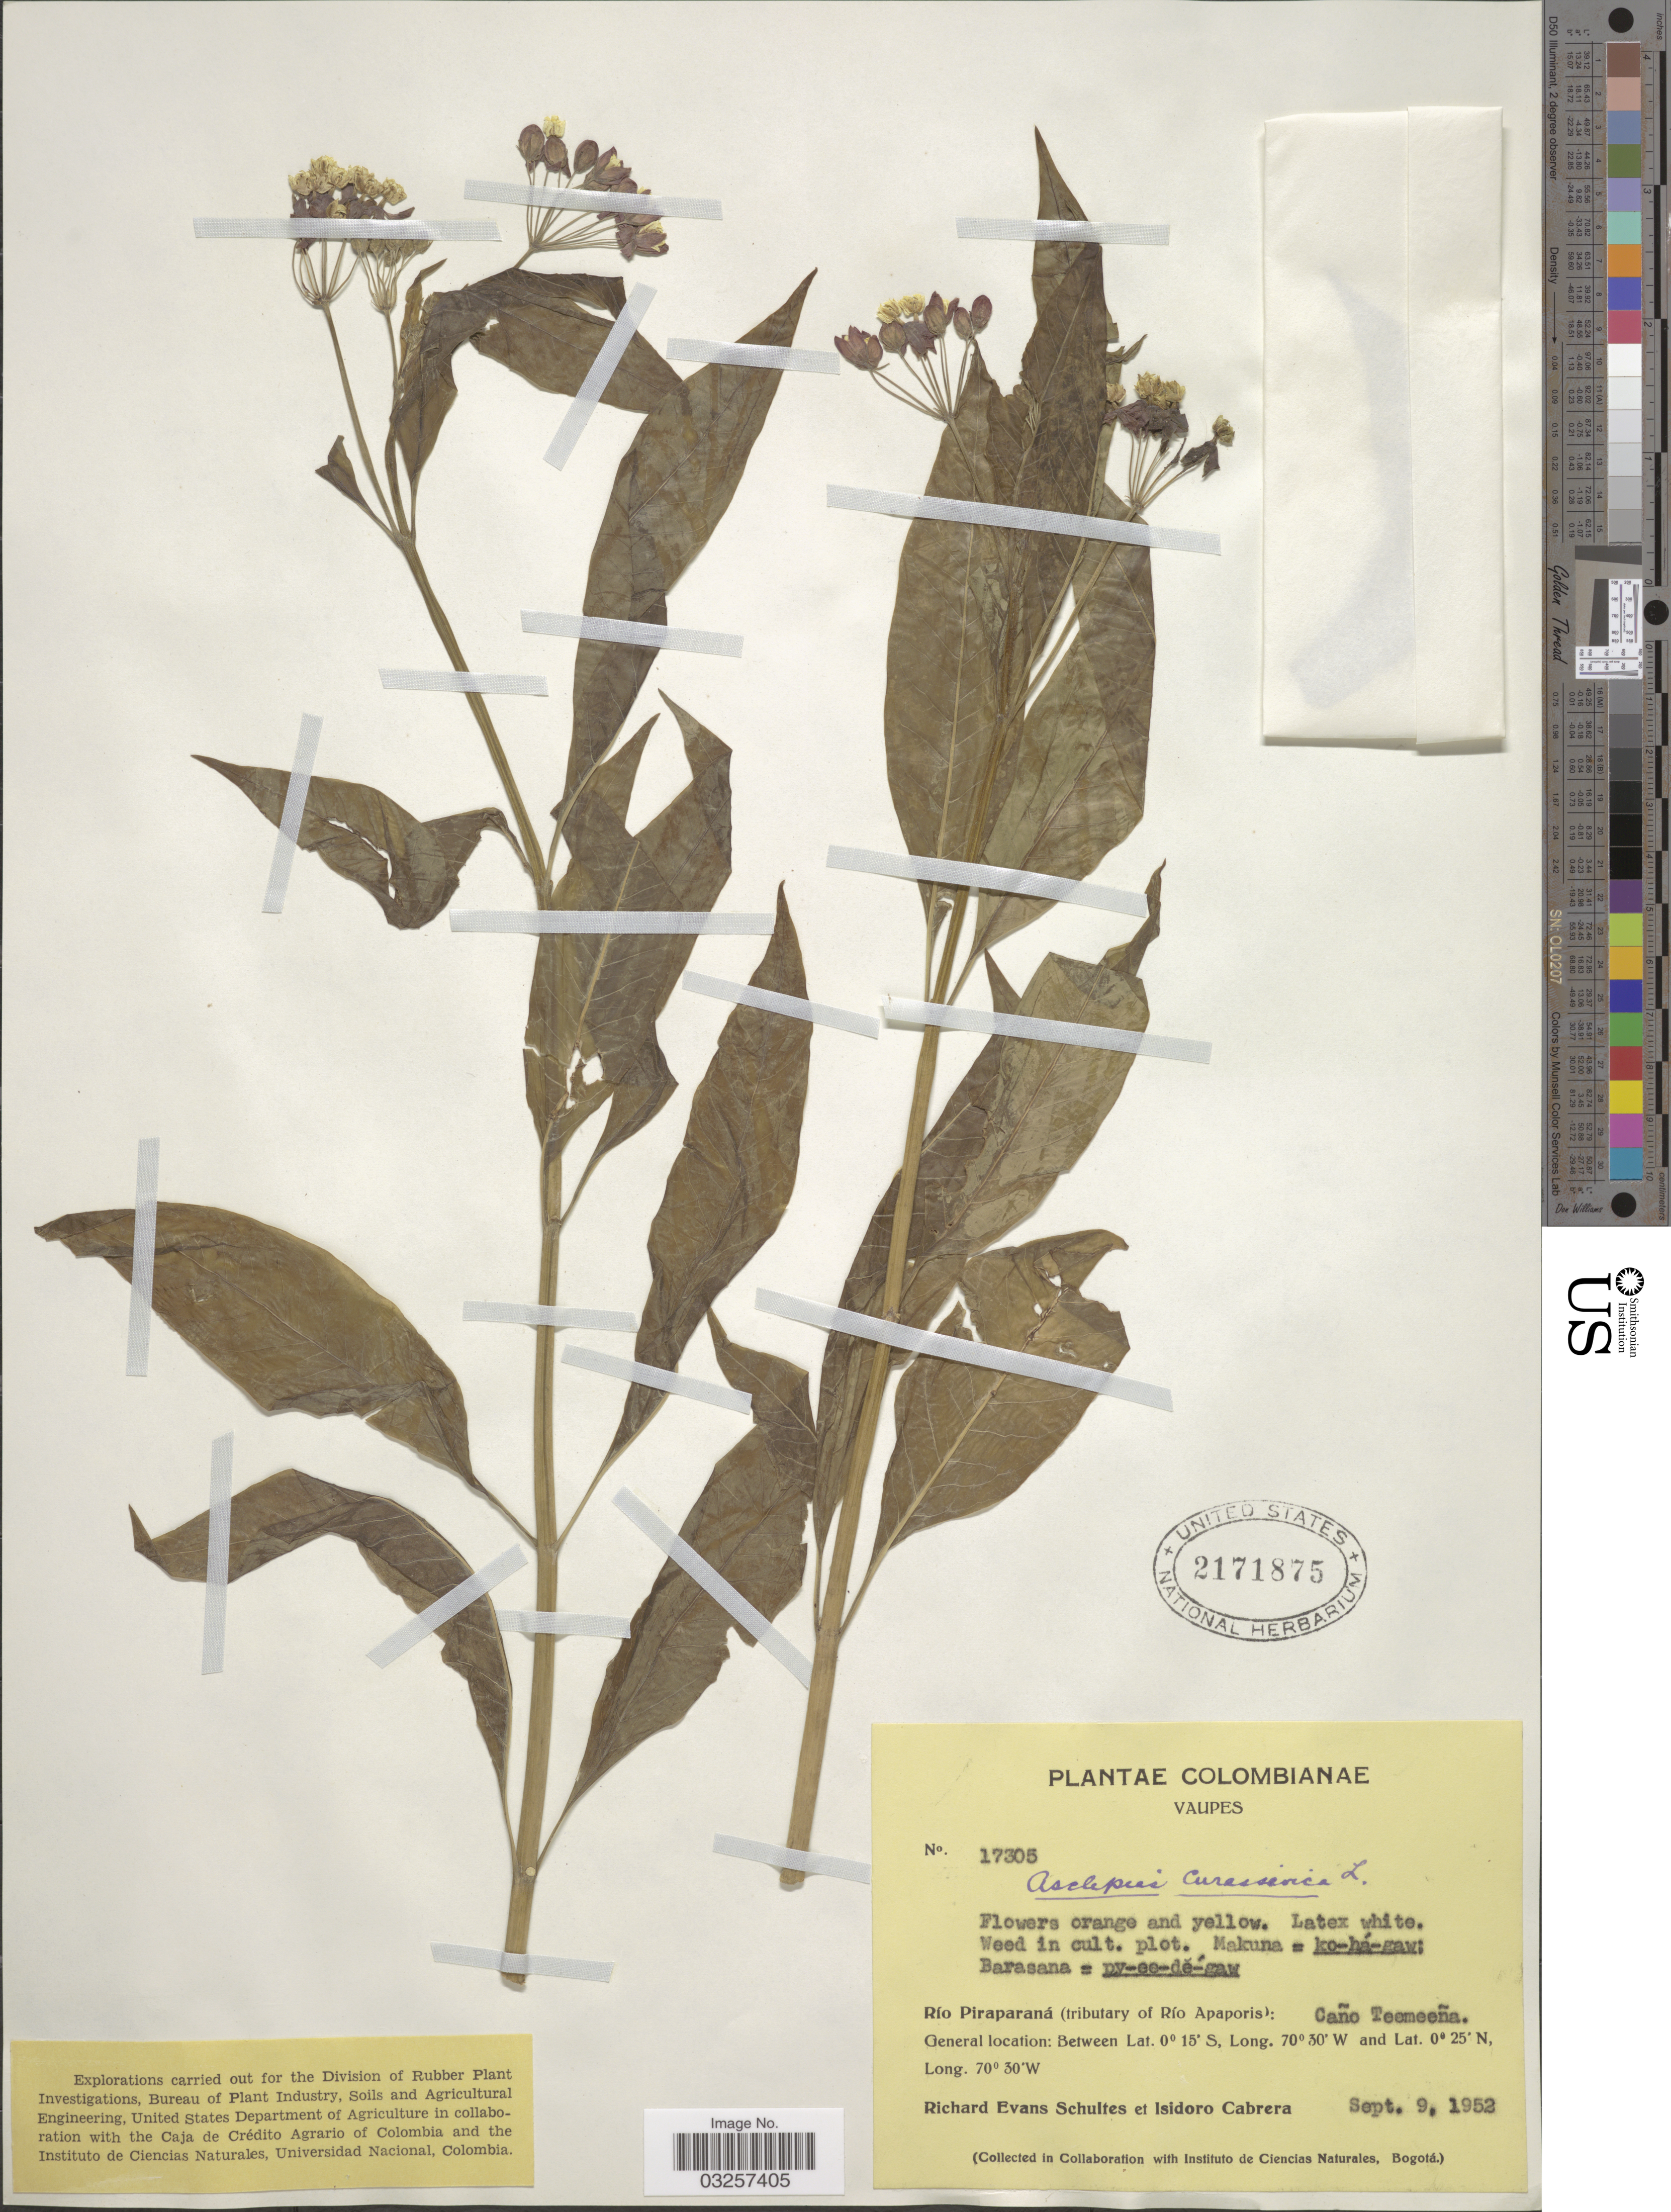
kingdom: Plantae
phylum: Tracheophyta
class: Magnoliopsida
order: Gentianales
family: Apocynaceae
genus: Asclepias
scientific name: Asclepias curassavica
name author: L.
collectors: R. E. Schultes & I. Cabrera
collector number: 17305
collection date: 1952-09-09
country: Colombia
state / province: Vaupés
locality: Río Piraparaná (tributary of Río Apaporis): Caño Teemeeña.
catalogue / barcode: US 2171875